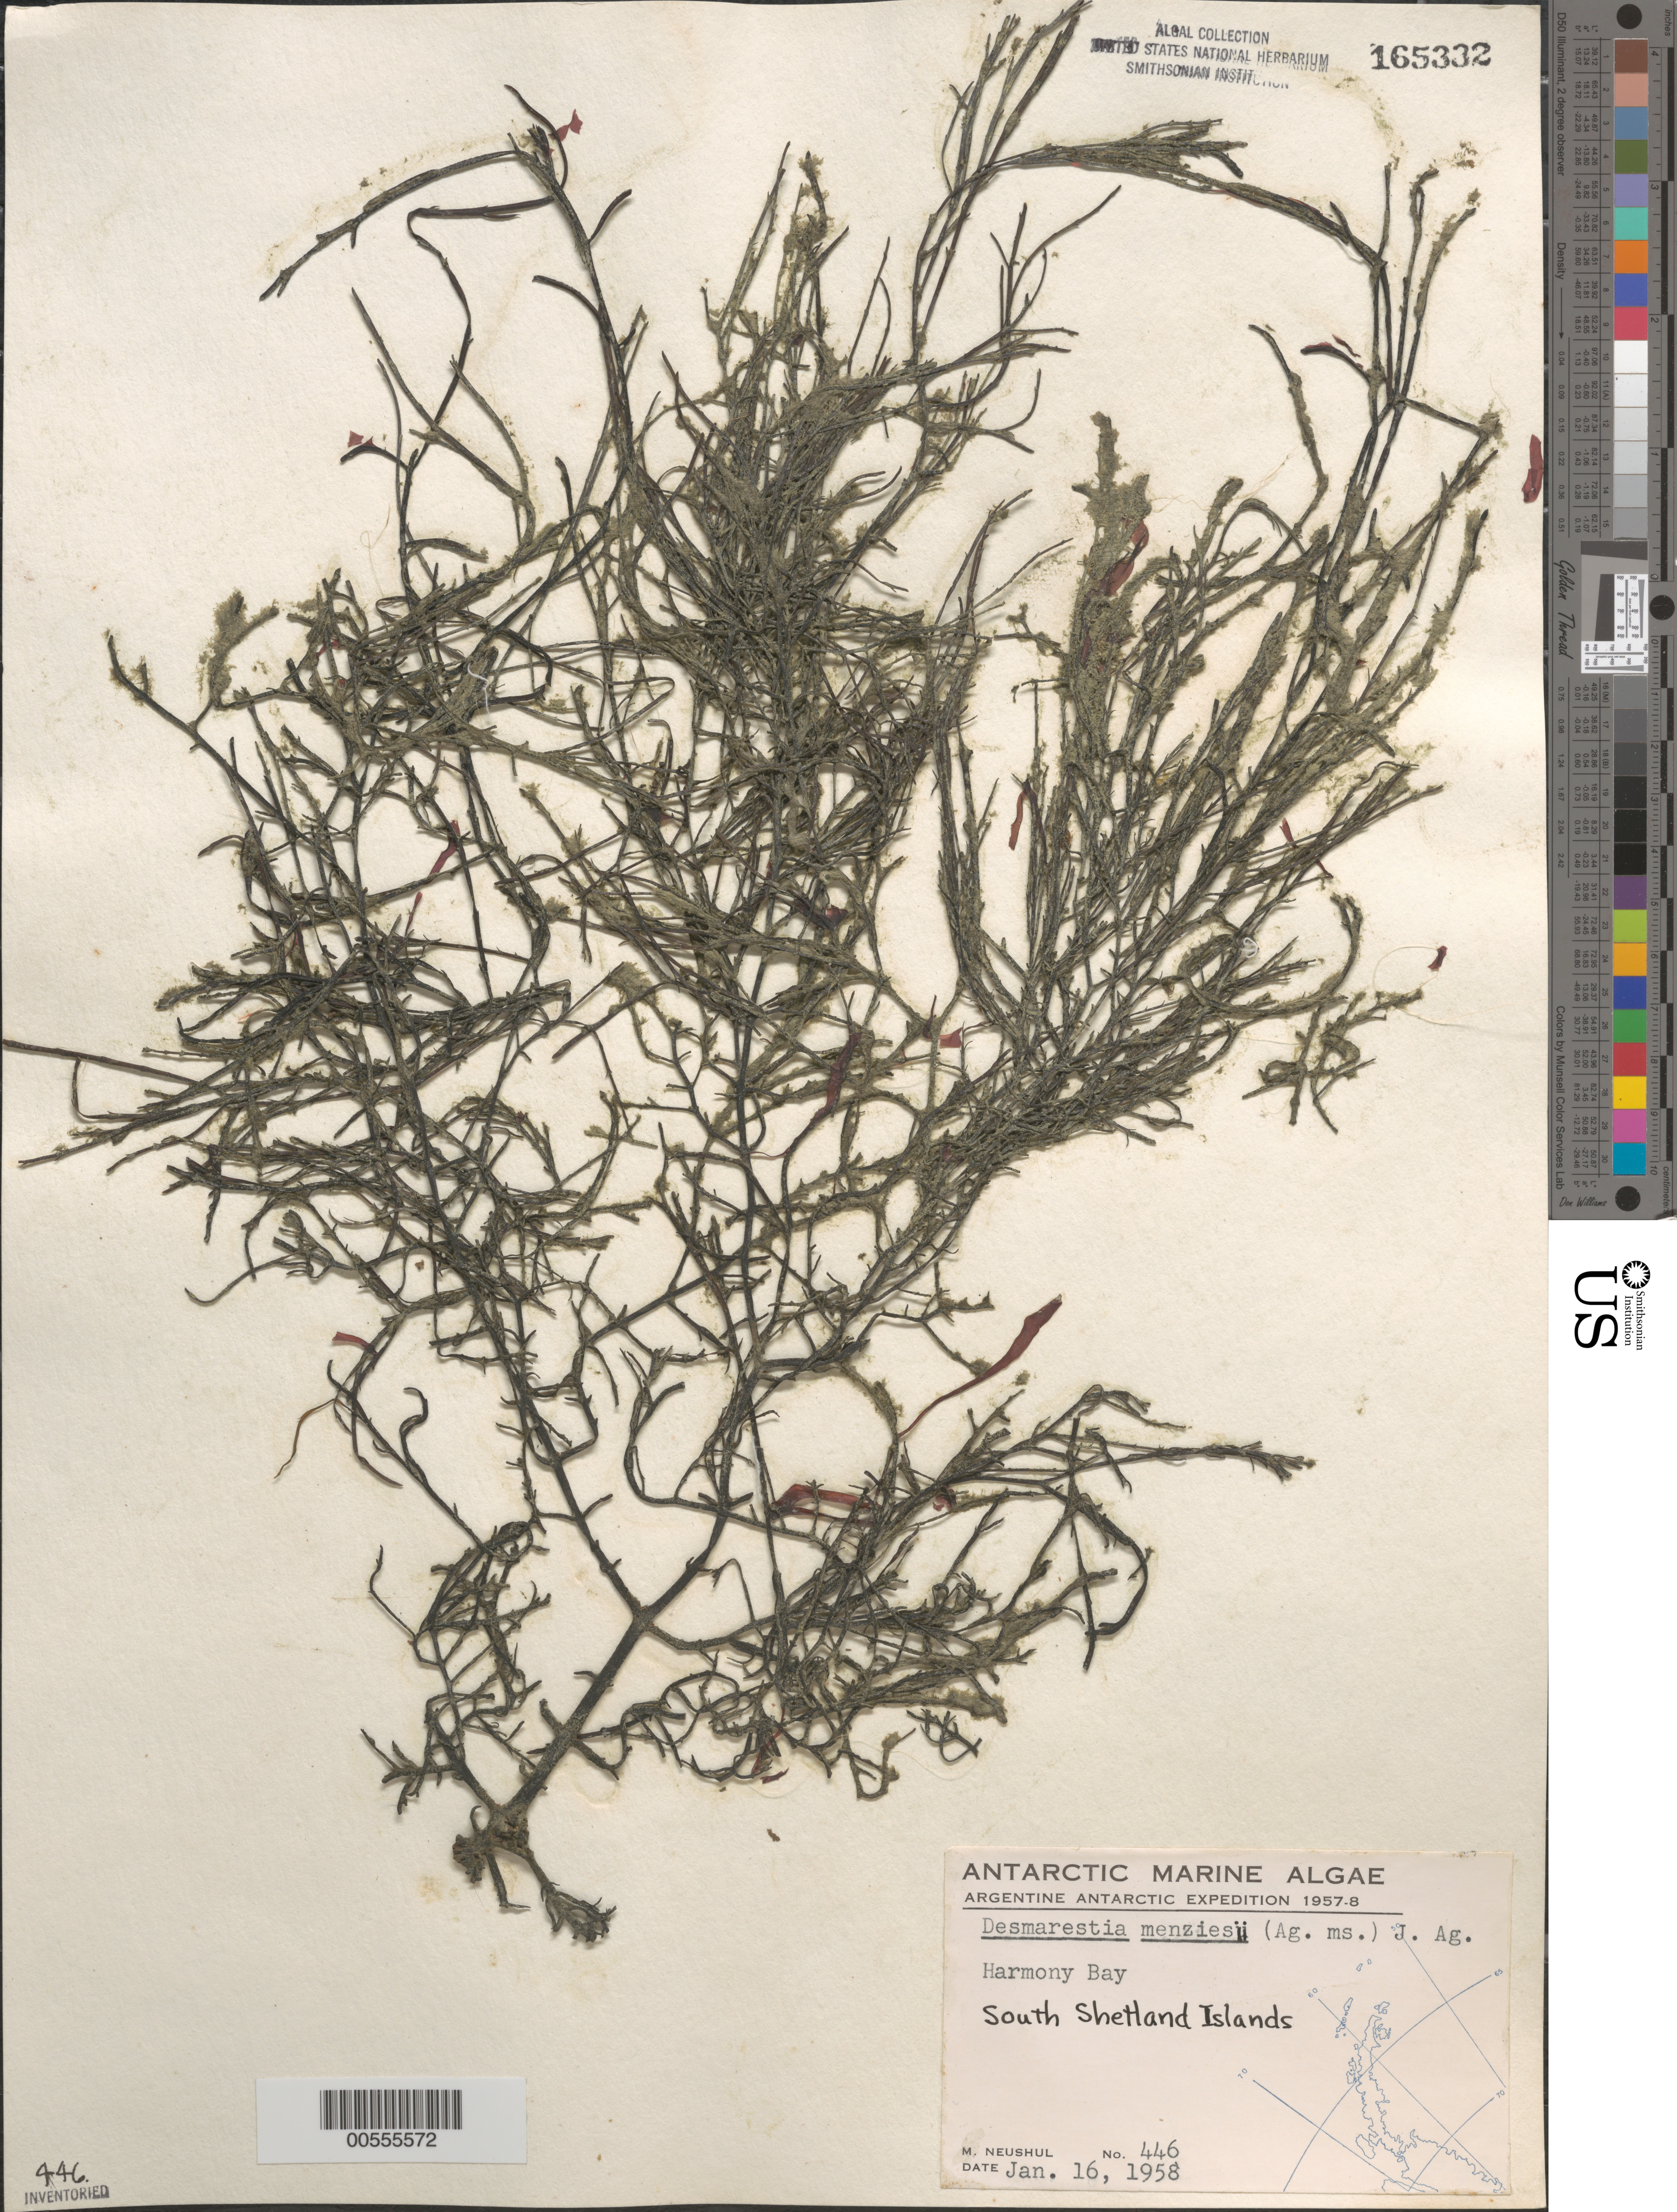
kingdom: Chromista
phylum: Ochrophyta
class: Phaeophyceae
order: Desmarestiales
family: Desmarestiaceae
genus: Desmarestia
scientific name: Desmarestia menziesii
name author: J. Agardh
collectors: M. Neushul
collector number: Neushul 446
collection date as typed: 16 Jan 1958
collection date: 1958-01-16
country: Antarctica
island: Nelson Island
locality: Harmony Bay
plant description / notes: Argentine Antarctic Expedition, 1957-1958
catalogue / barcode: US 165332